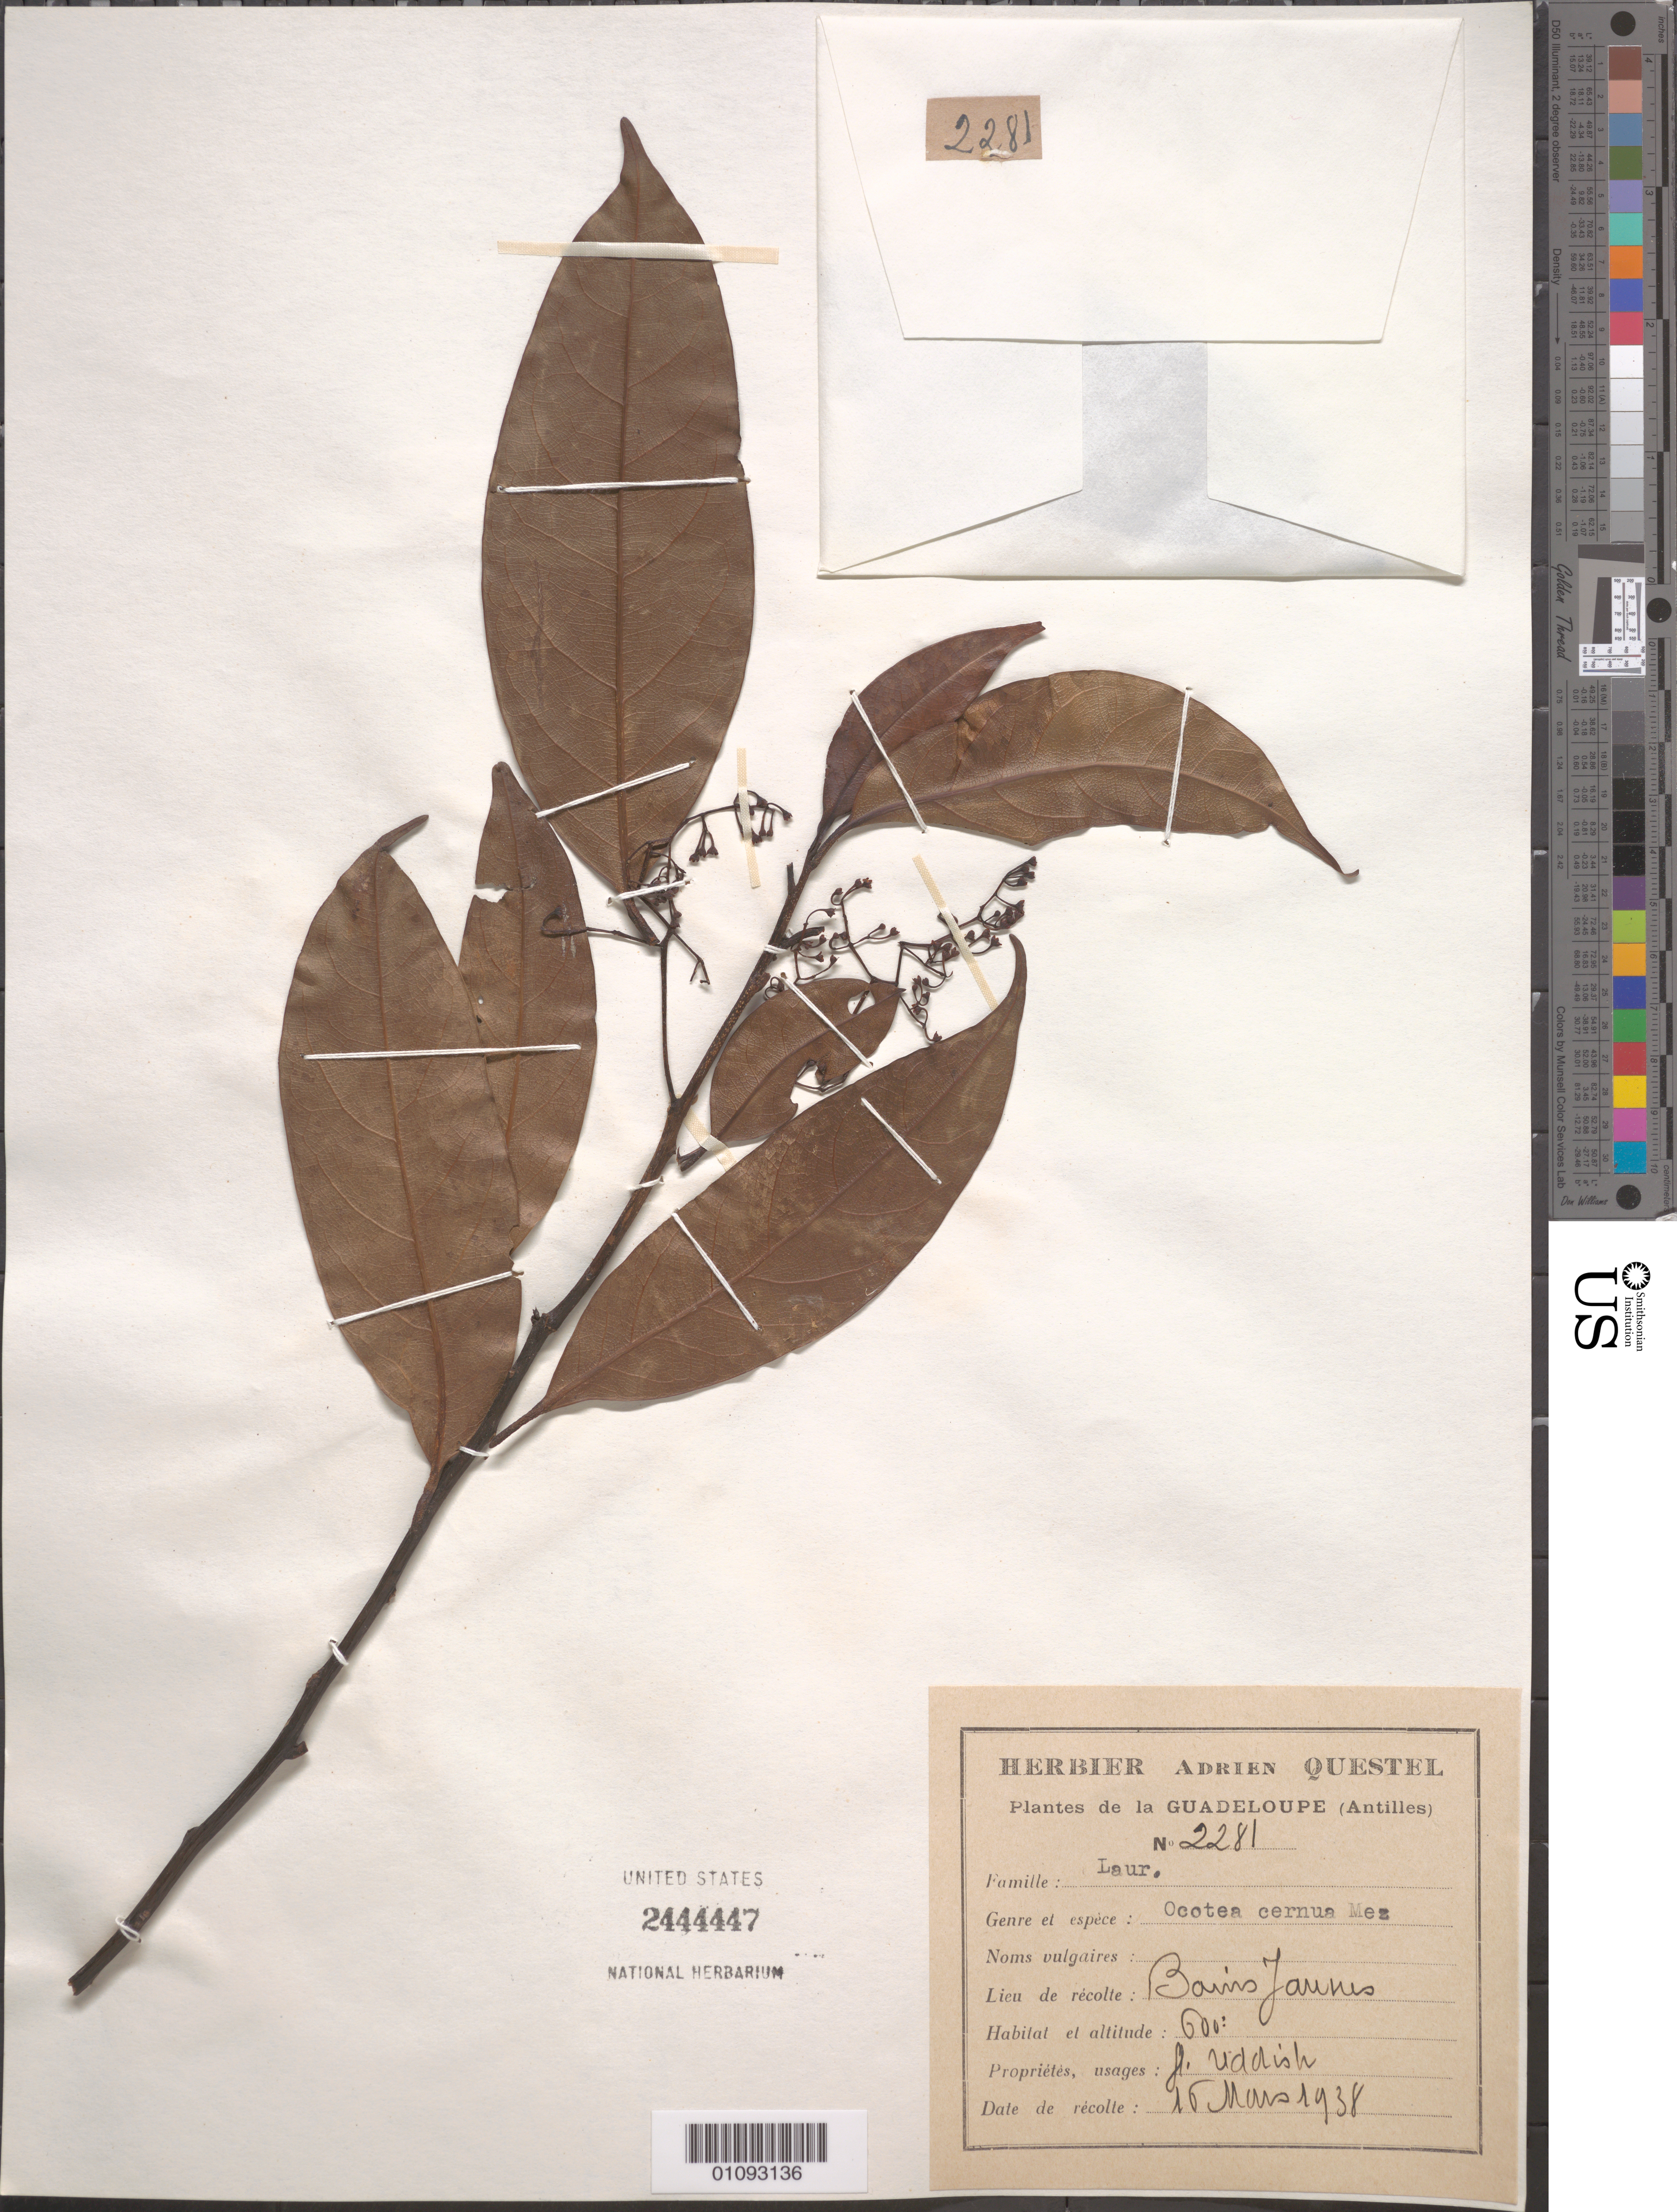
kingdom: Plantae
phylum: Tracheophyta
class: Magnoliopsida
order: Laurales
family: Lauraceae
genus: Ocotea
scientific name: Ocotea cernua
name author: (Nees) Mez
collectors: A. Questel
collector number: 2281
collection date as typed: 16 Mar 1938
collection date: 1938-03-16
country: Guadeloupe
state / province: St. Claude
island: Basse Terre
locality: Bains Jaunes.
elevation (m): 600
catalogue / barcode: US 2444447